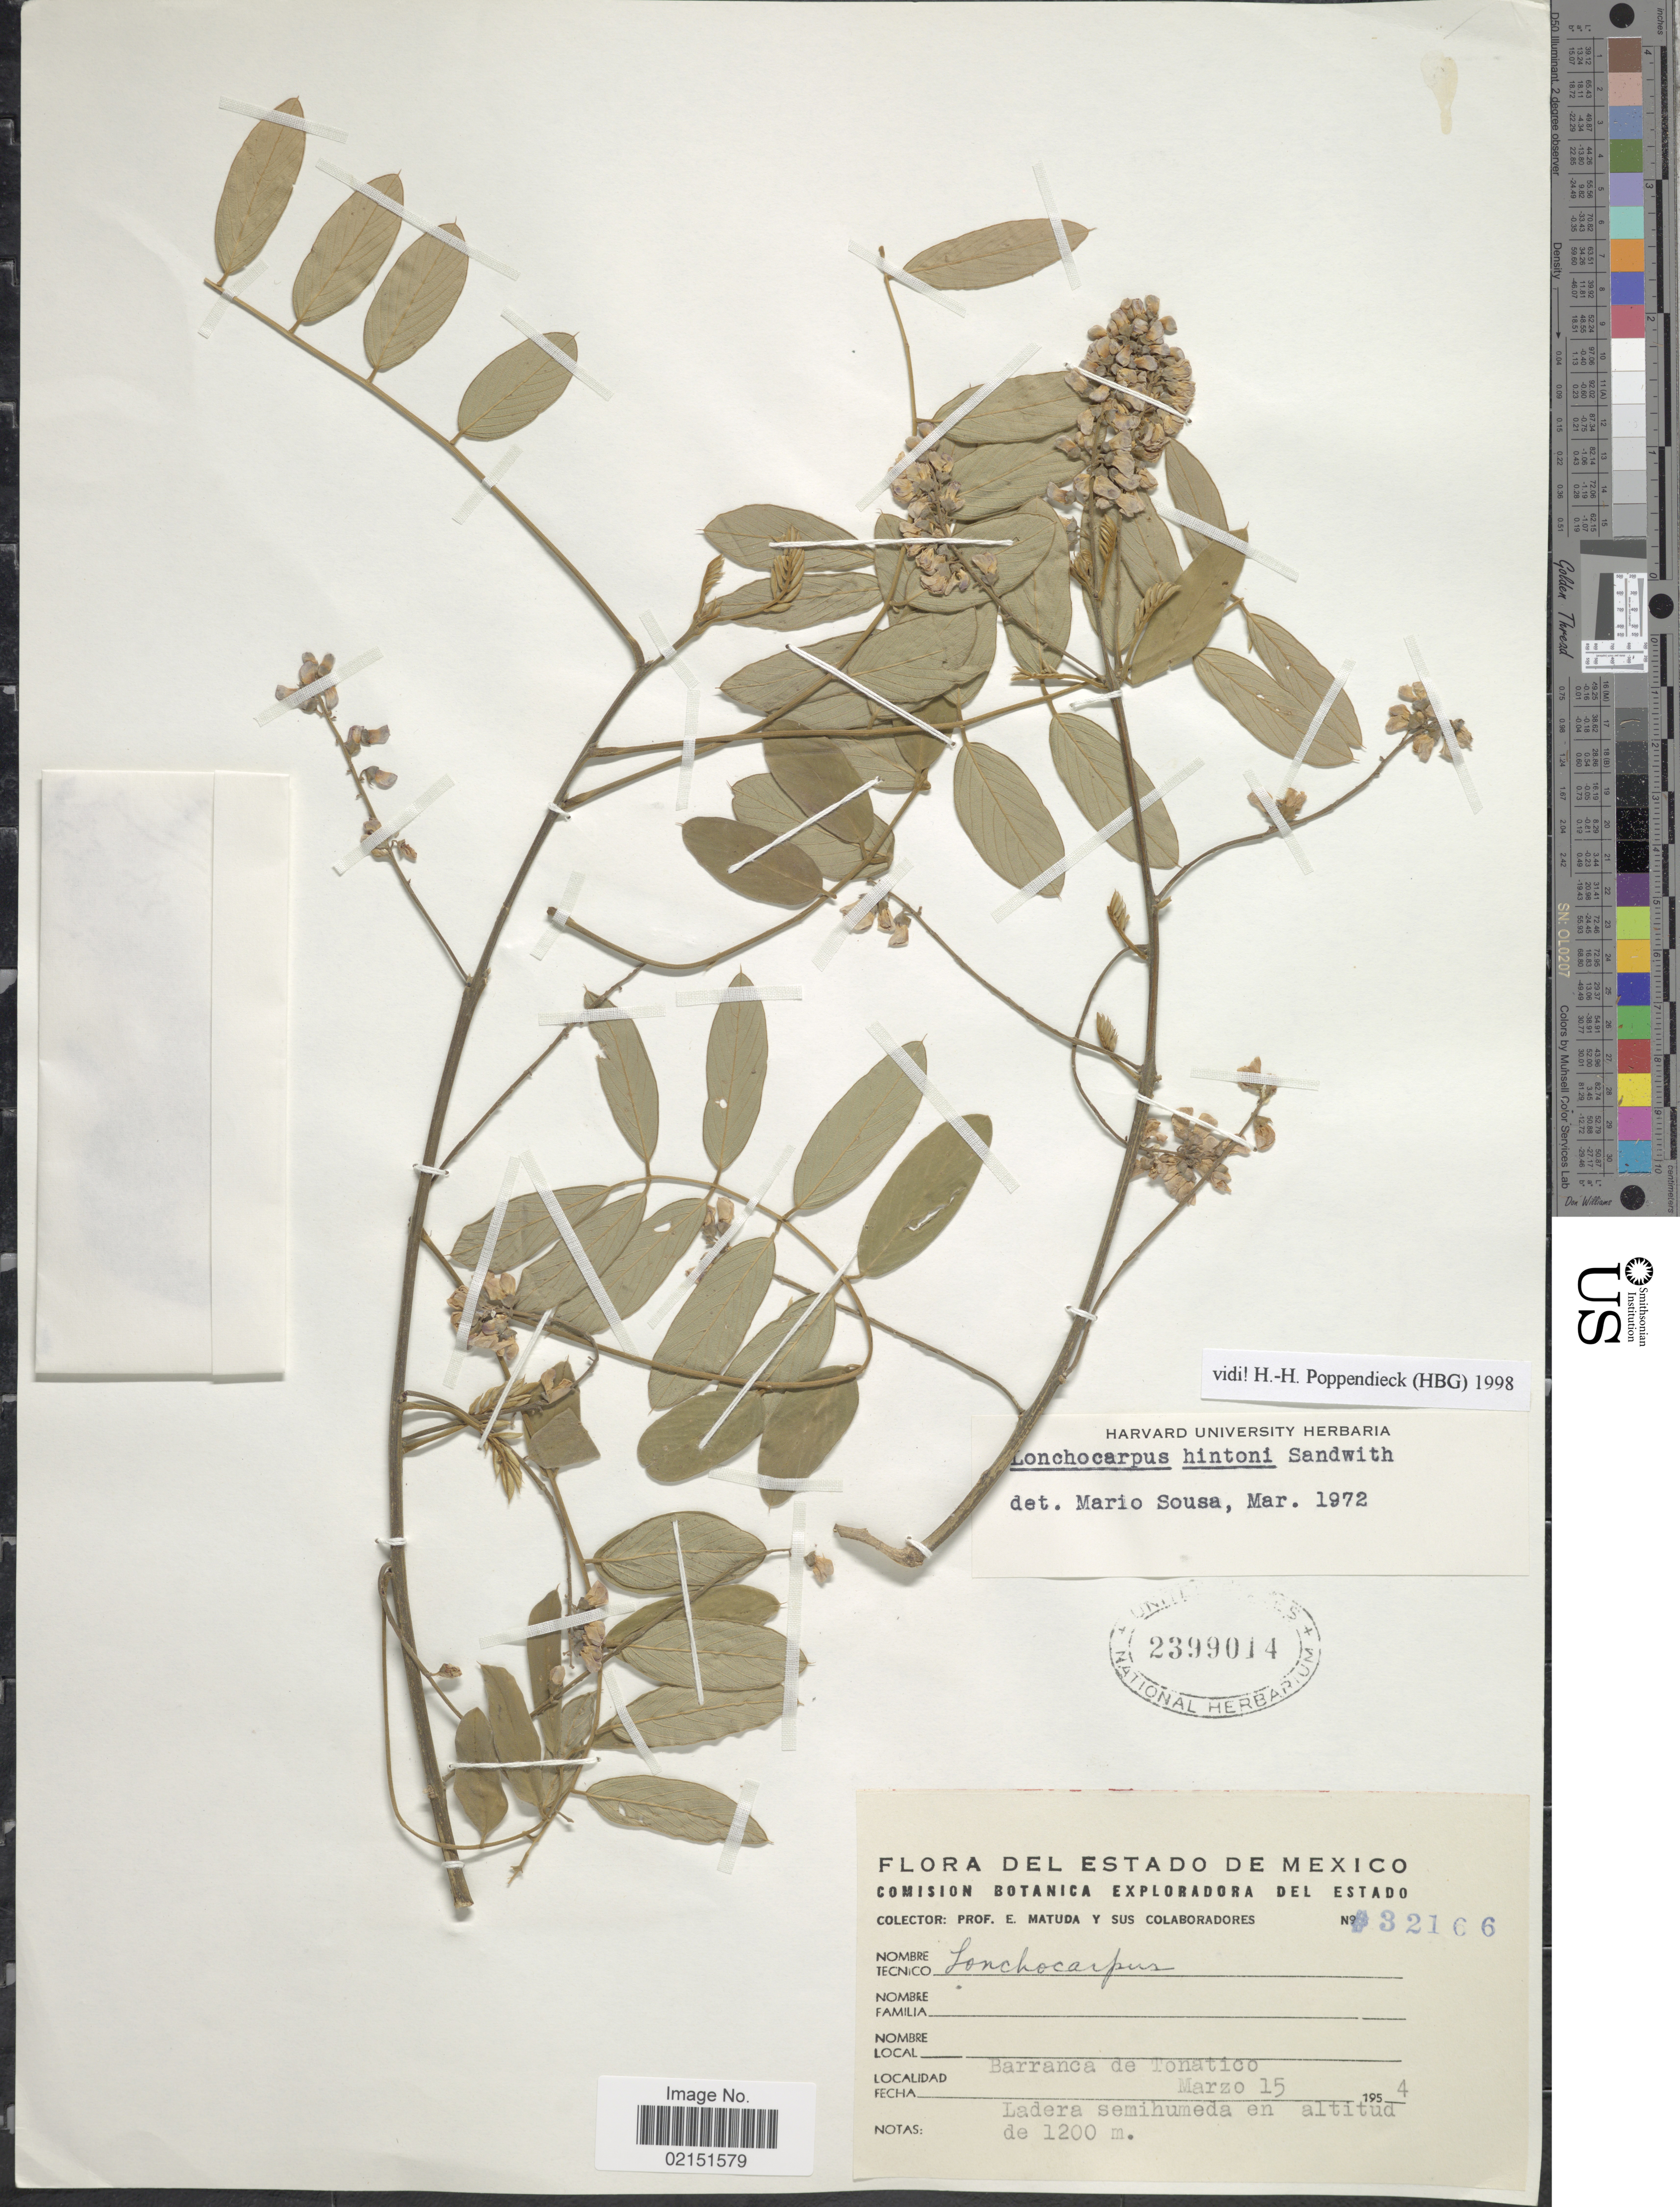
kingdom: Plantae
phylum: Tracheophyta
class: Magnoliopsida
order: Fabales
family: Fabaceae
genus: Lonchocarpus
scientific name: Lonchocarpus hintonii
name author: Sandwith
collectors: E. Matuda & et al.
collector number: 32166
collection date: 1954-03-15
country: Mexico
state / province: México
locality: Estado de Mexico. Barranca de Tonatico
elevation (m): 1200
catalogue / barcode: US 2399014